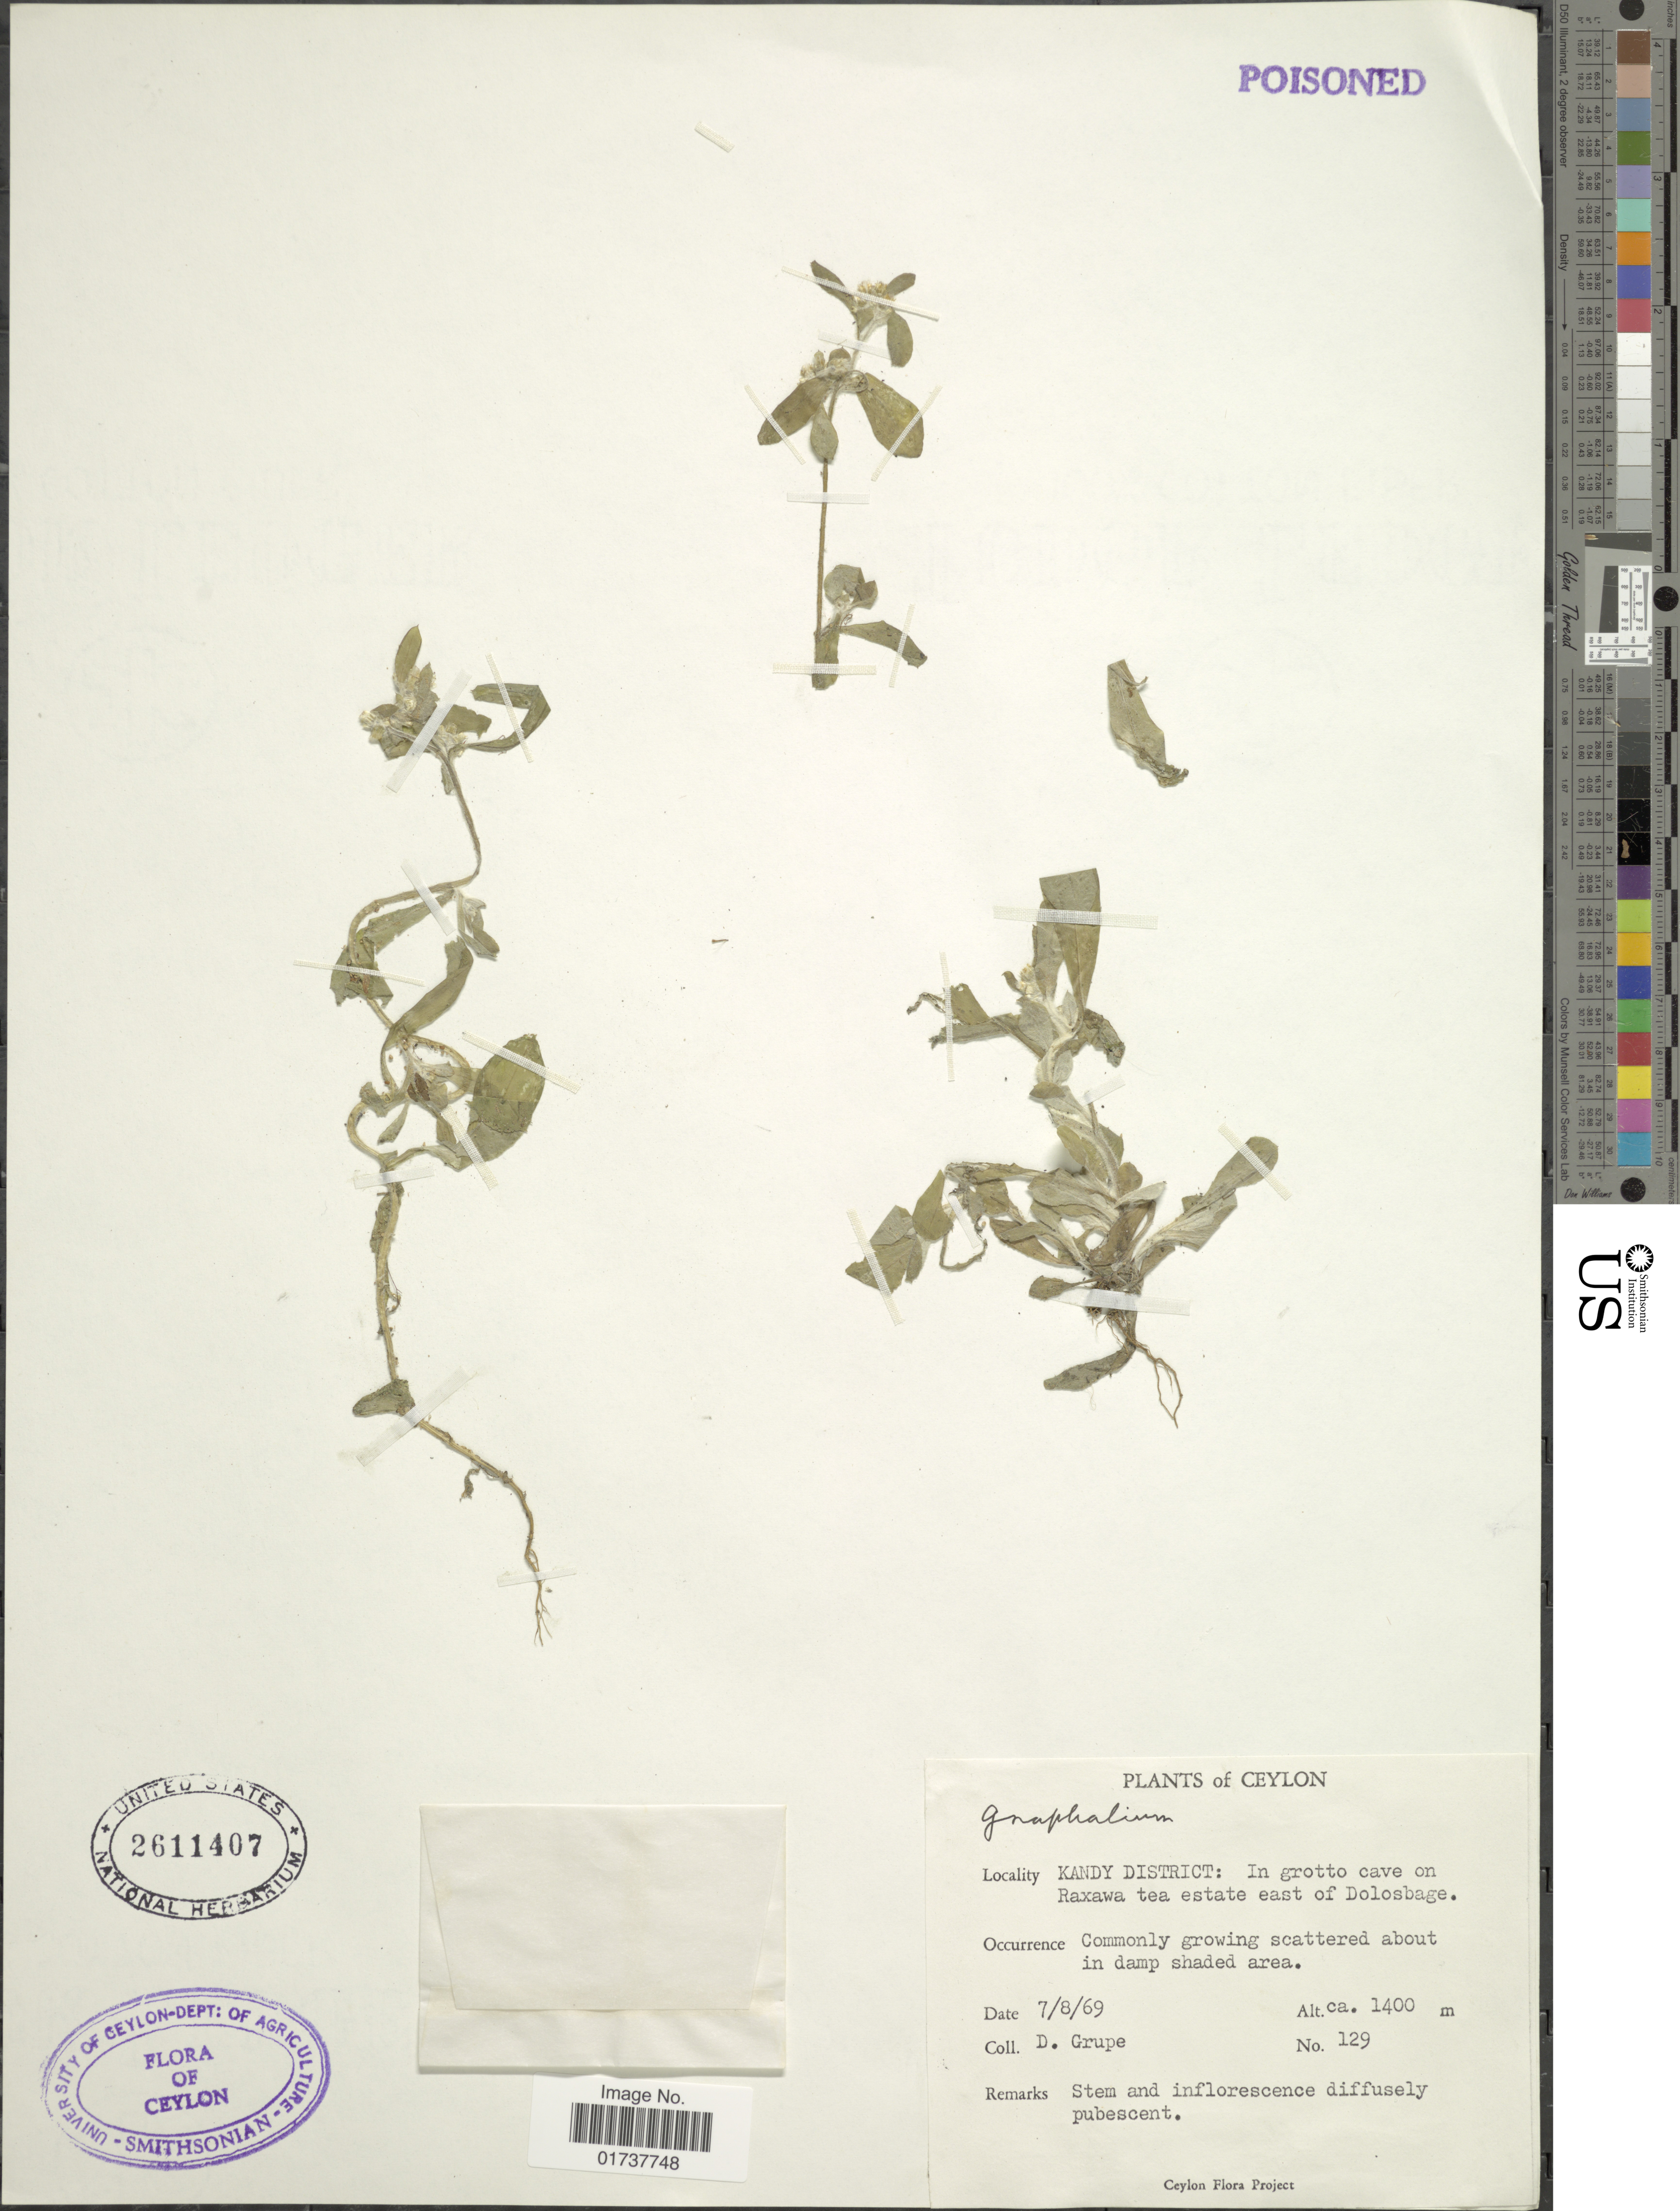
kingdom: Plantae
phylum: Tracheophyta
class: Magnoliopsida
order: Asterales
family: Asteraceae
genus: Gnaphalium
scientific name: Gnaphalium sp.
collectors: D. Grupe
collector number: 129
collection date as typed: Transcribed d/m/y: 7/8/69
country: Sri Lanka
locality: Ceylon, Kandy District: in grotto cave on, Raxawa tea Estate, east of Dolobage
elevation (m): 1400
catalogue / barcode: US 2611407